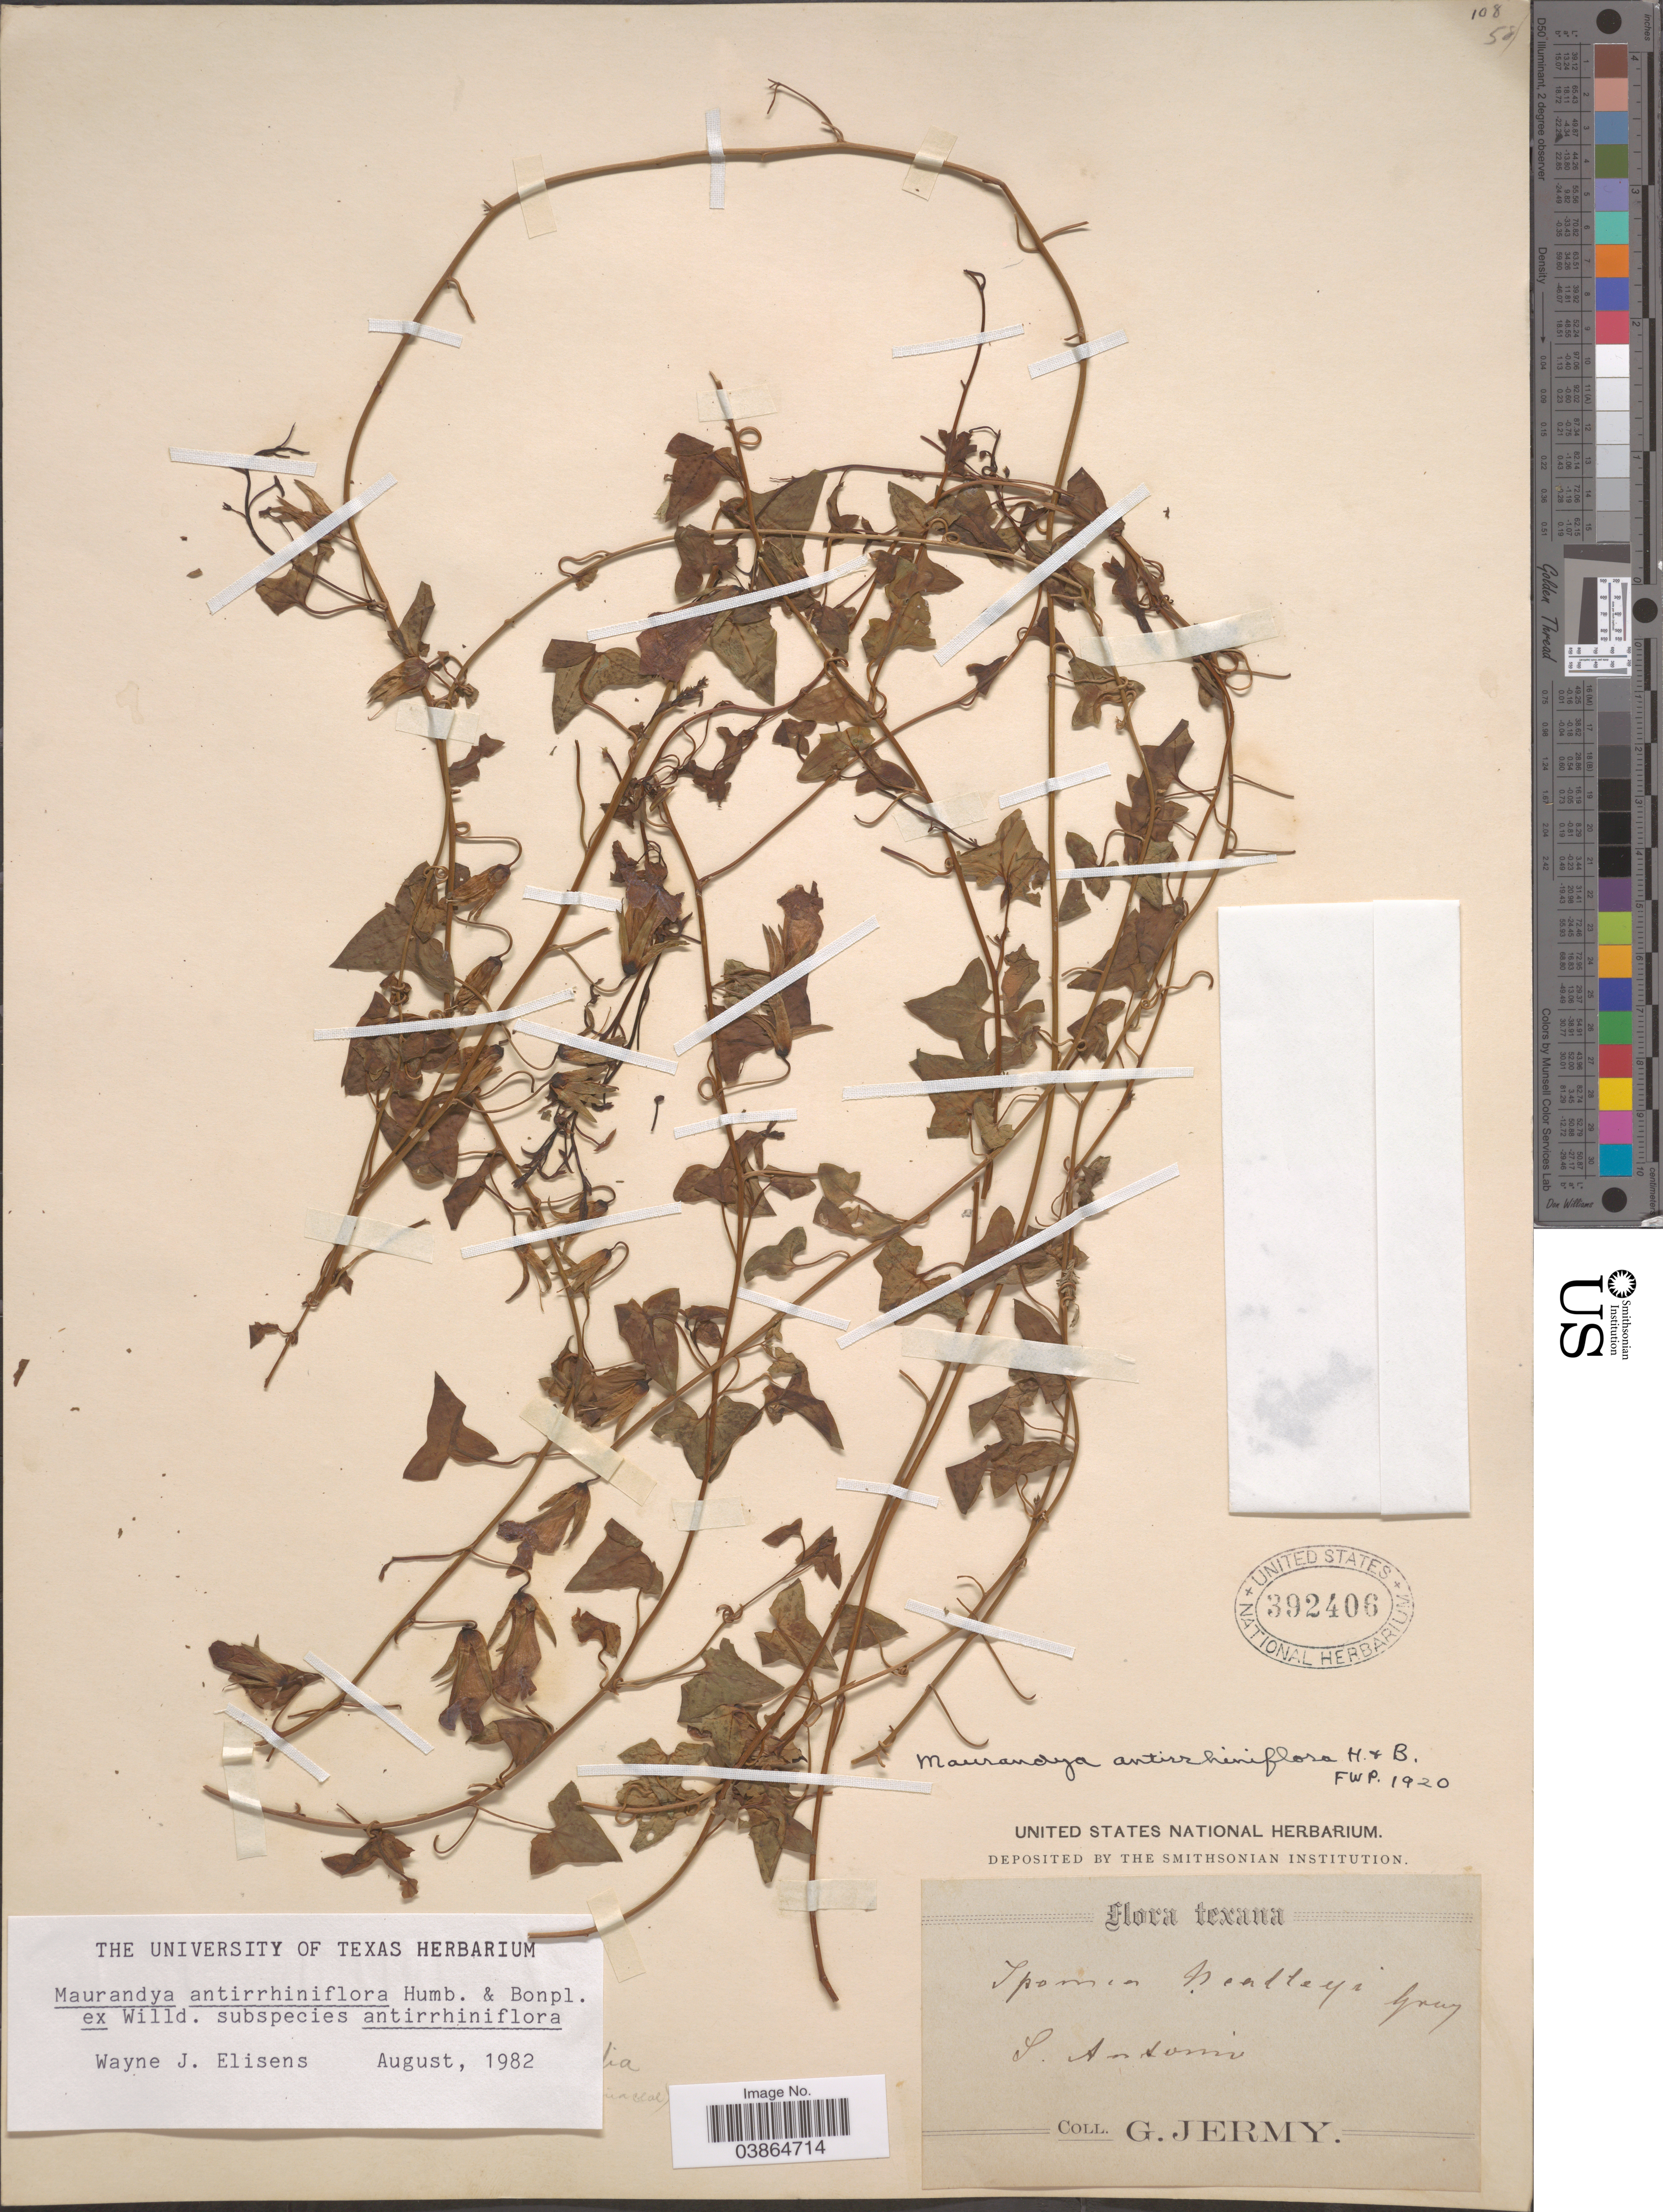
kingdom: Plantae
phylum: Tracheophyta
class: Magnoliopsida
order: Lamiales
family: Plantaginaceae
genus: Maurandya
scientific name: Maurandya antirrhiniflora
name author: Humb. & Bonpl. ex Willd.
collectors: G. Jermy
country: United States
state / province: Texas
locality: S. Antonio.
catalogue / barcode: US 392406